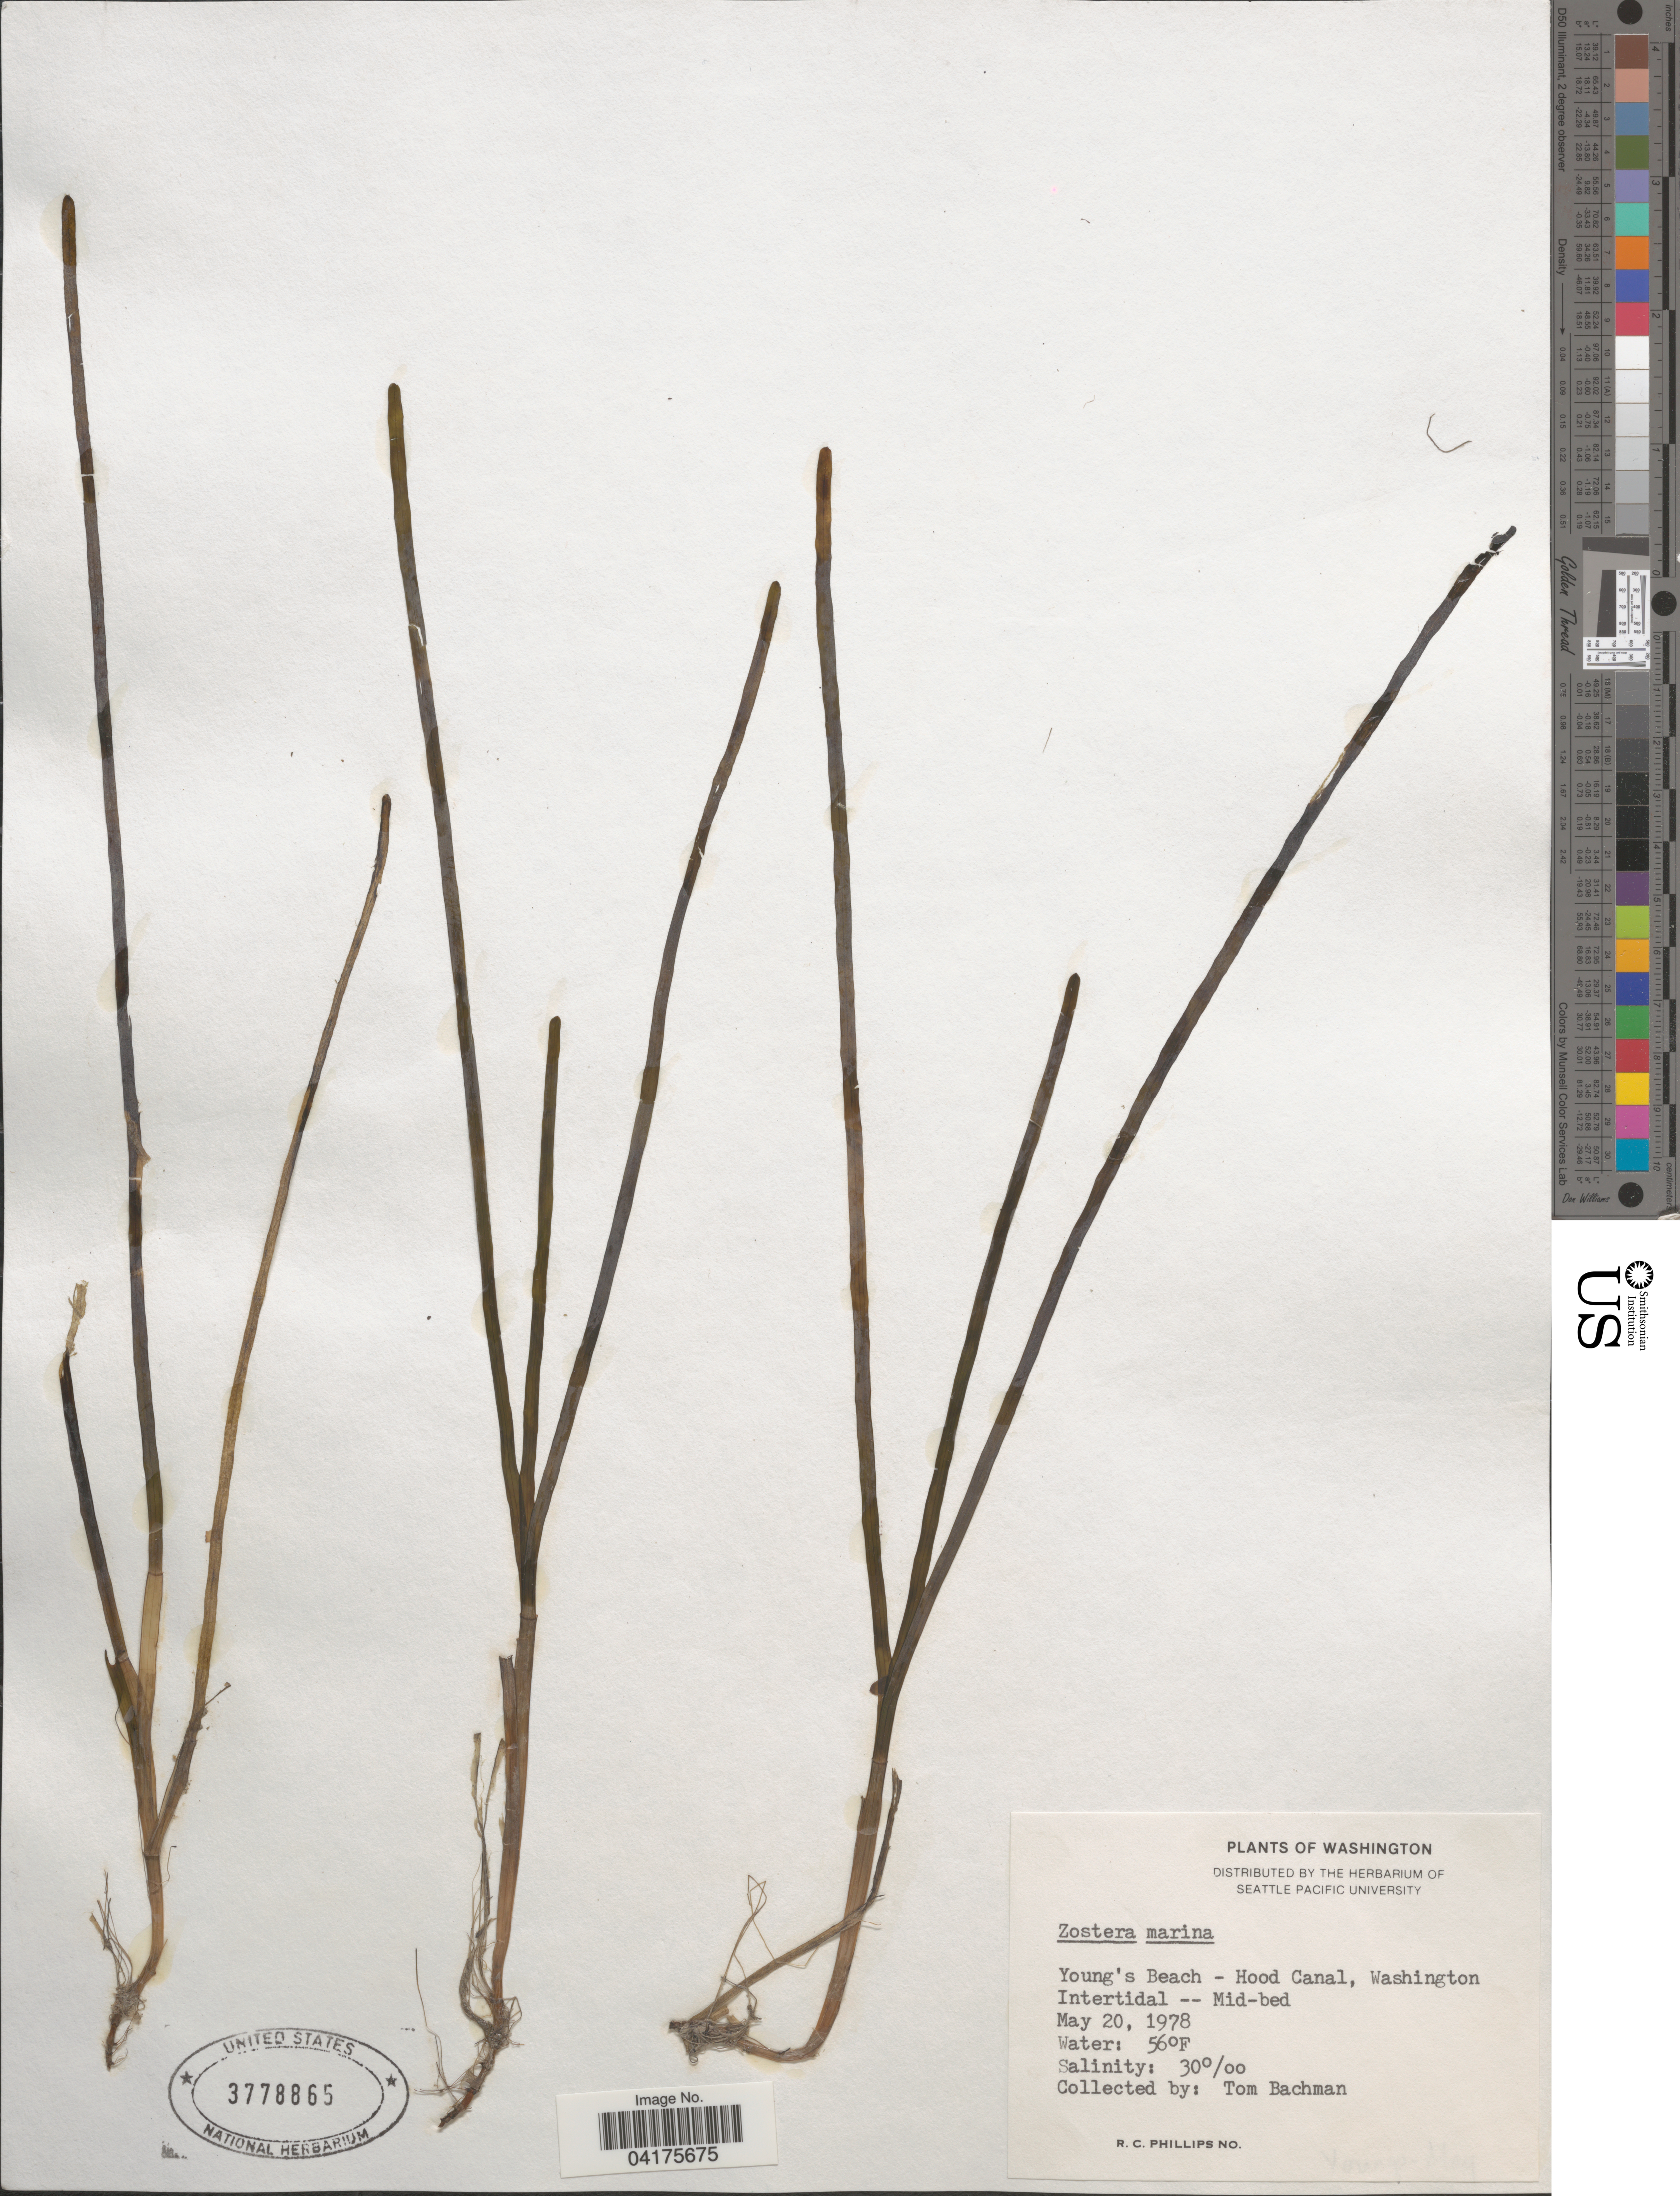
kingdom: Plantae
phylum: Tracheophyta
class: Liliopsida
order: Alismatales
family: Zosteraceae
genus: Zostera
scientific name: Zostera marina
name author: L.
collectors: T. Bachman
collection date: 1978-05-20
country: United States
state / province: Washington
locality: Young's Beach - Hood Canal.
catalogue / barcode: US 3778865